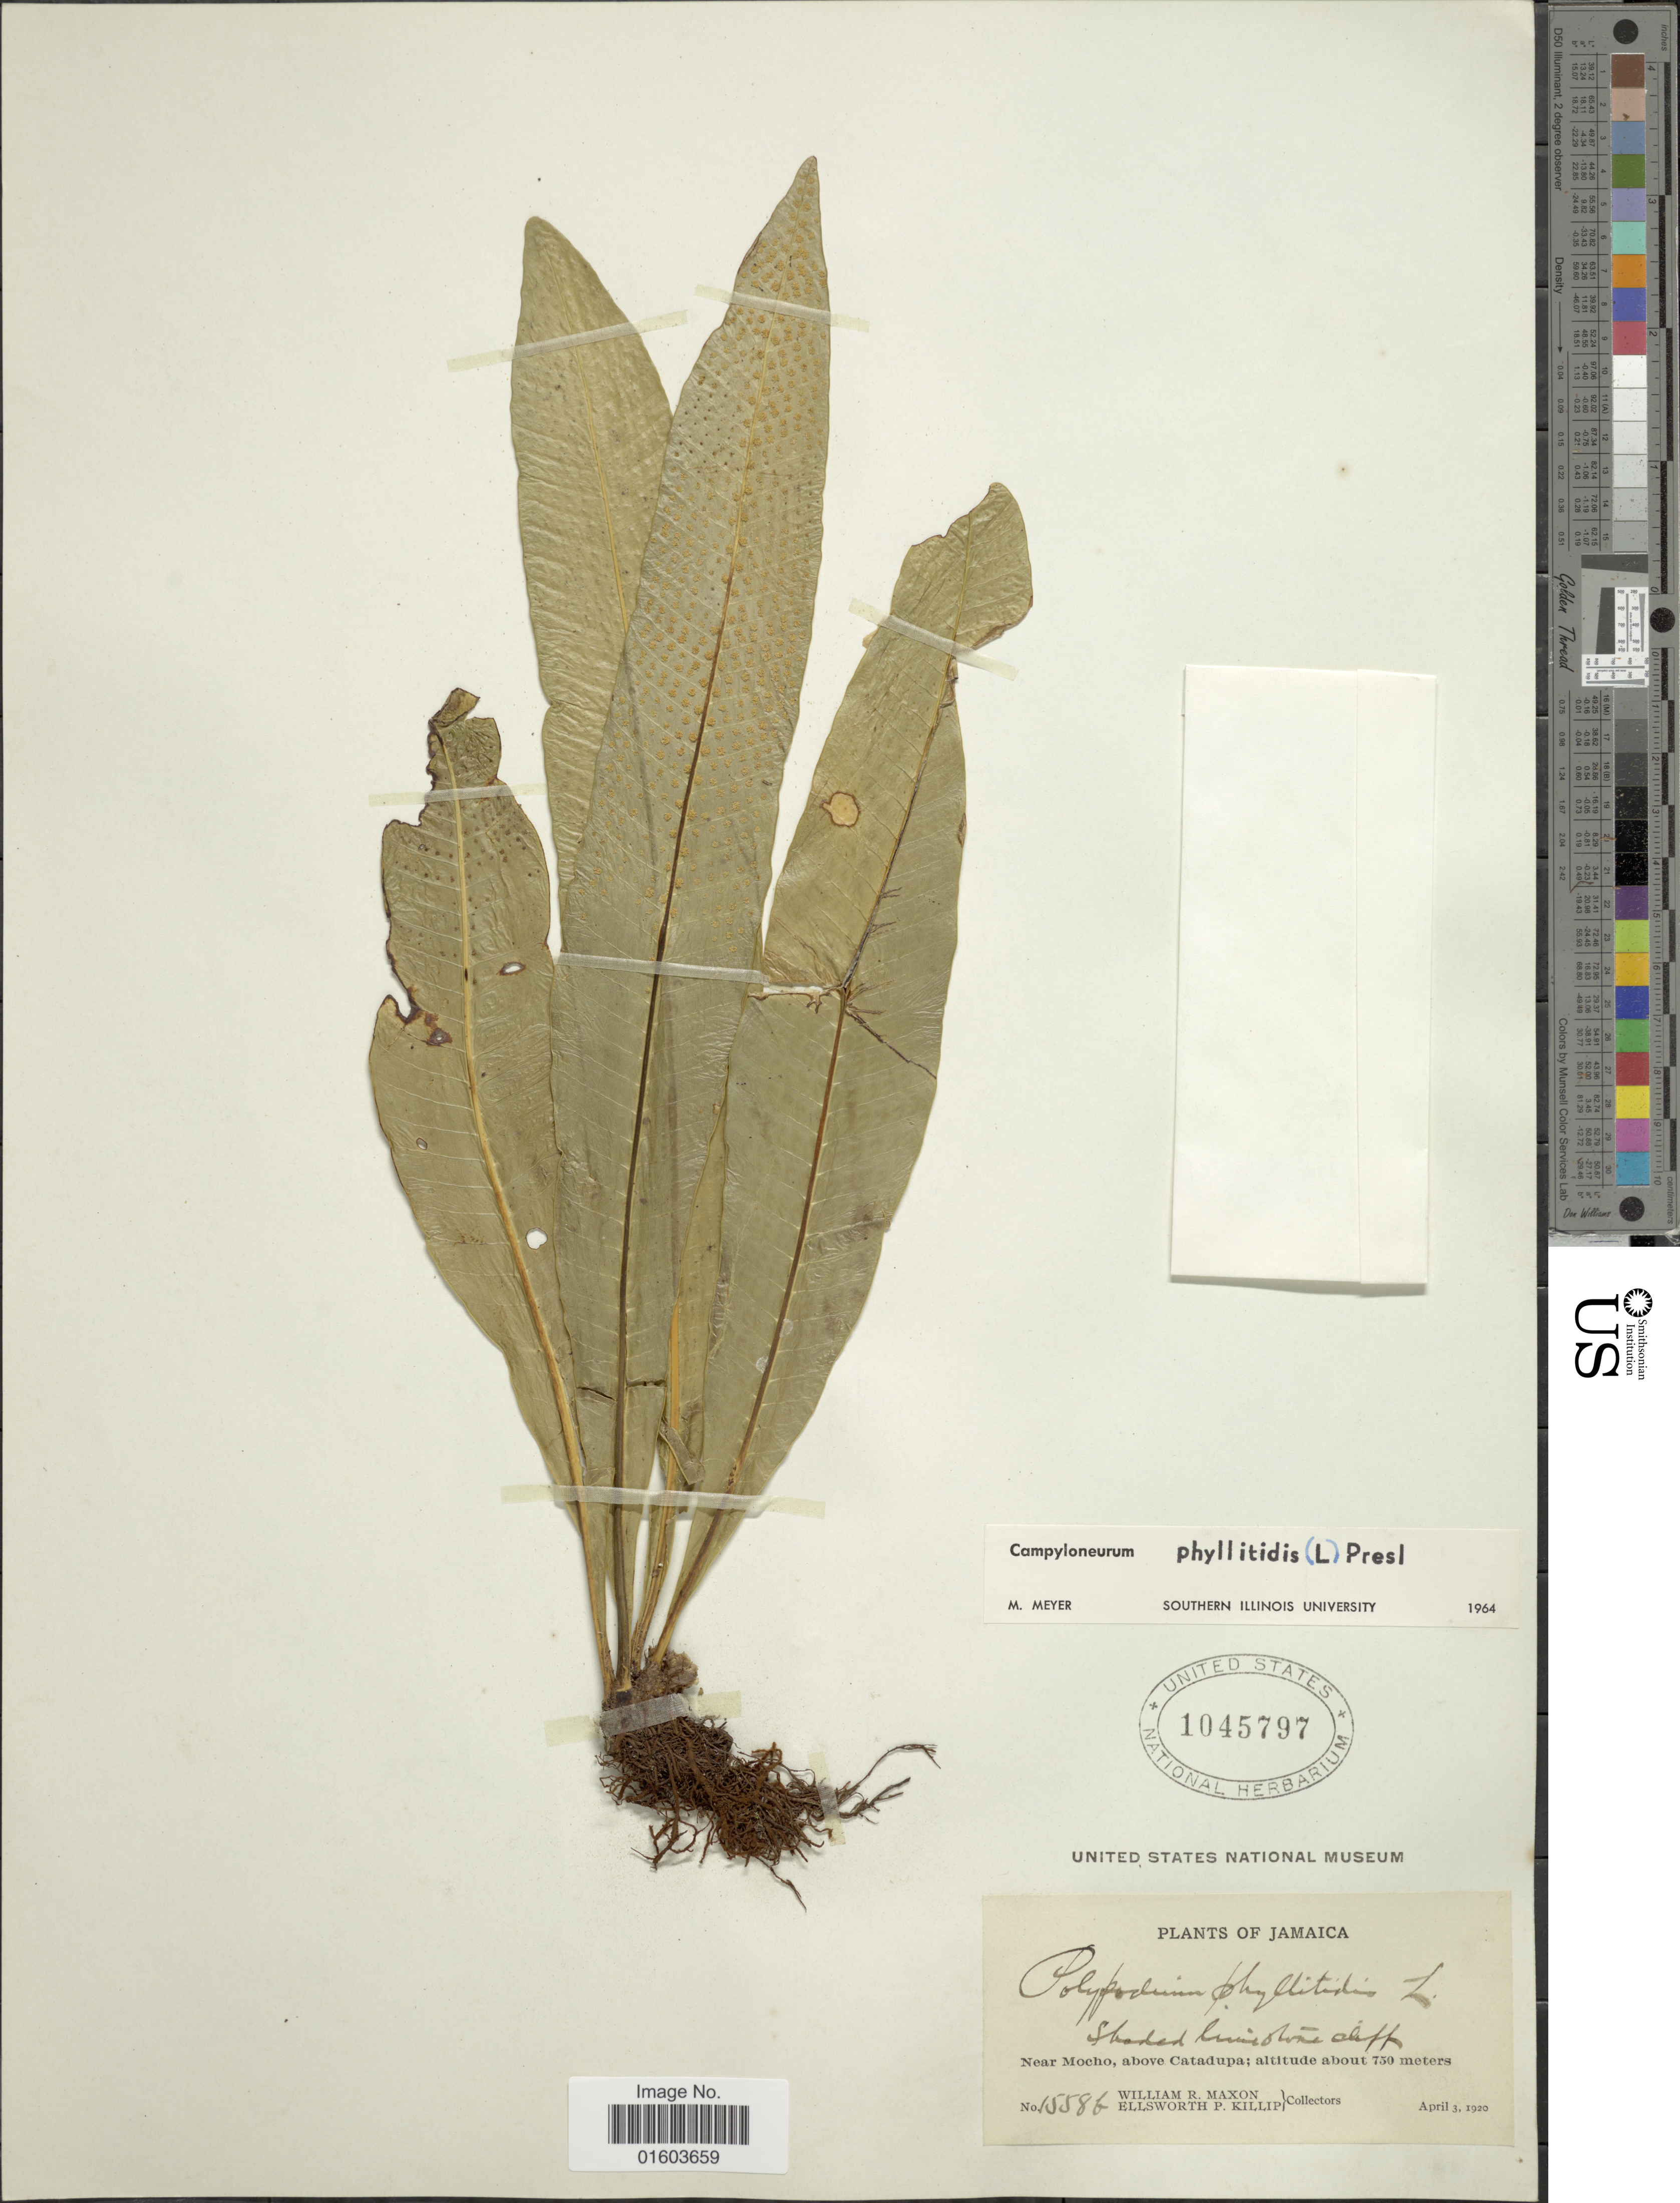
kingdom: Plantae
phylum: Tracheophyta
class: Polypodiopsida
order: Polypodiales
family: Polypodiaceae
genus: Campyloneurum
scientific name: Campyloneurum phyllitidis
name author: (L.) C. Presl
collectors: W. R. Maxon & E. P. Killip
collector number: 1558b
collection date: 1920-04-03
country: Jamaica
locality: Near Mocho, above Catadupa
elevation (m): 750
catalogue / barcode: US 1045797